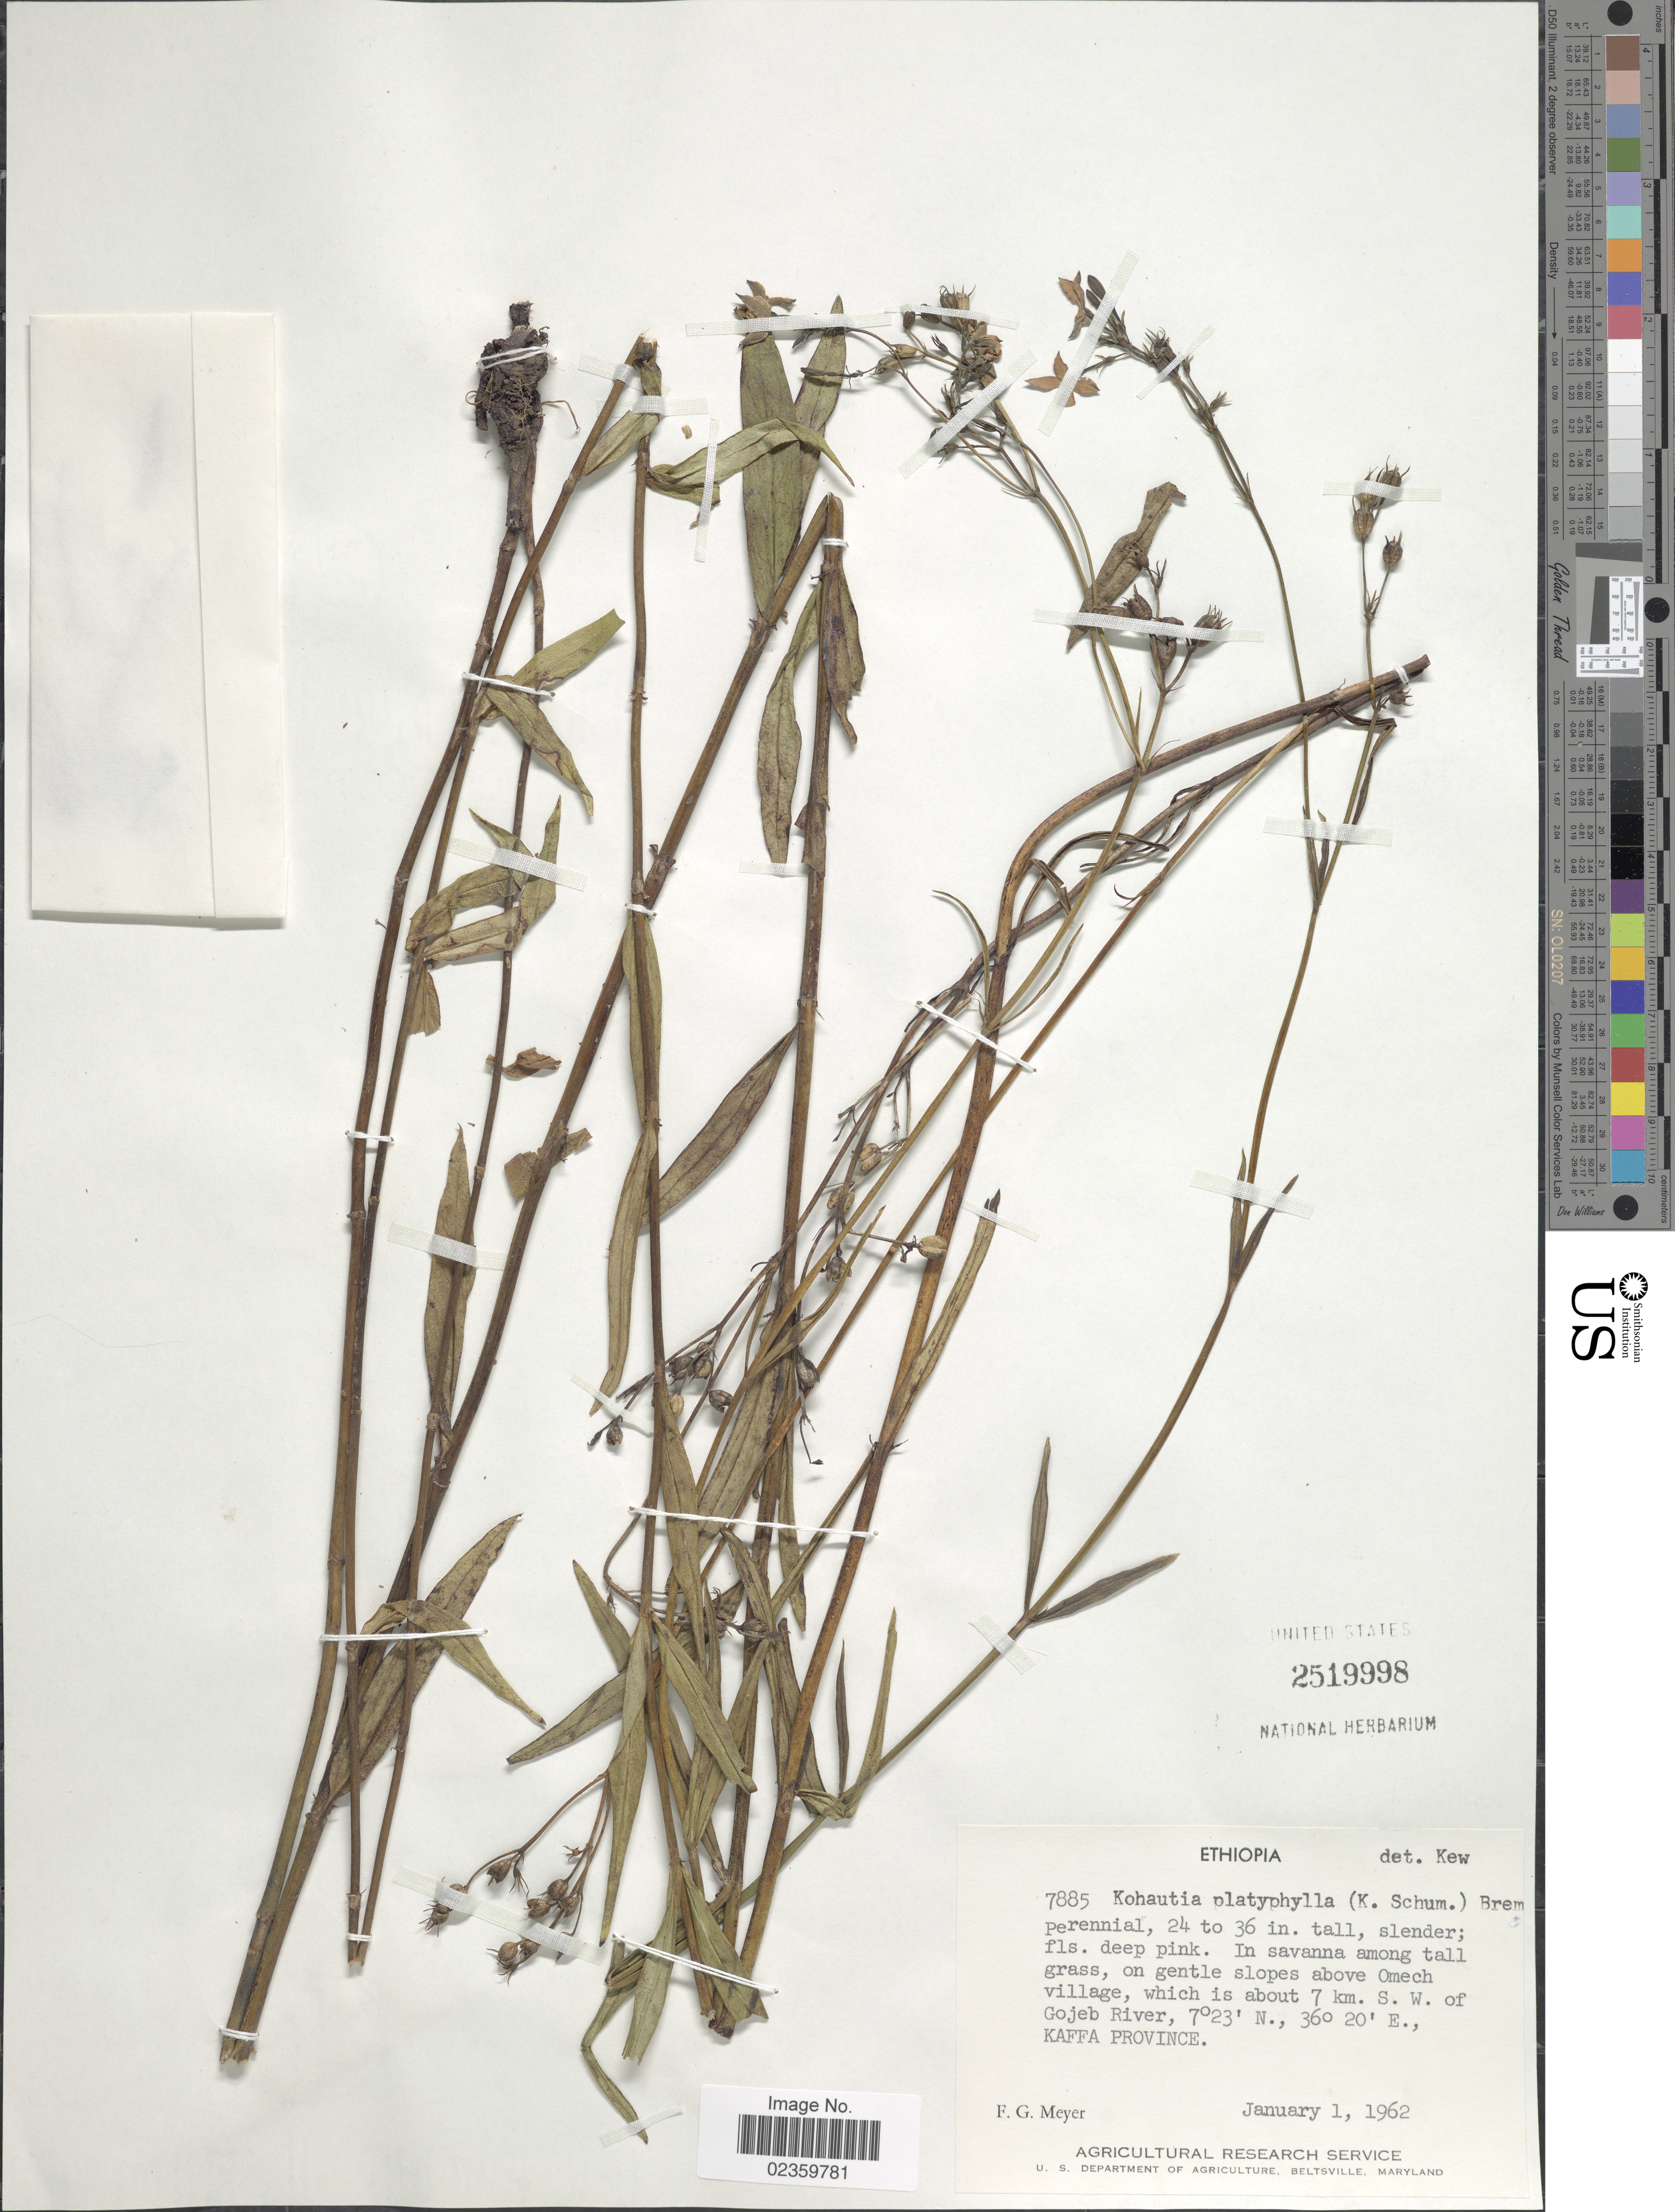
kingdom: Plantae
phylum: Tracheophyta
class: Magnoliopsida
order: Gentianales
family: Rubiaceae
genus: Kohautia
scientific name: Kohautia platyphylla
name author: Bremek.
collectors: F. G. Meyer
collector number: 7885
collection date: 1962-01-01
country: Ethiopia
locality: In savanna among tall grass, on gentle slopes above Omech village, which is about 7 km. S.W. of Gojeb River, Kaffa Province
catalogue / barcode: US 2519998